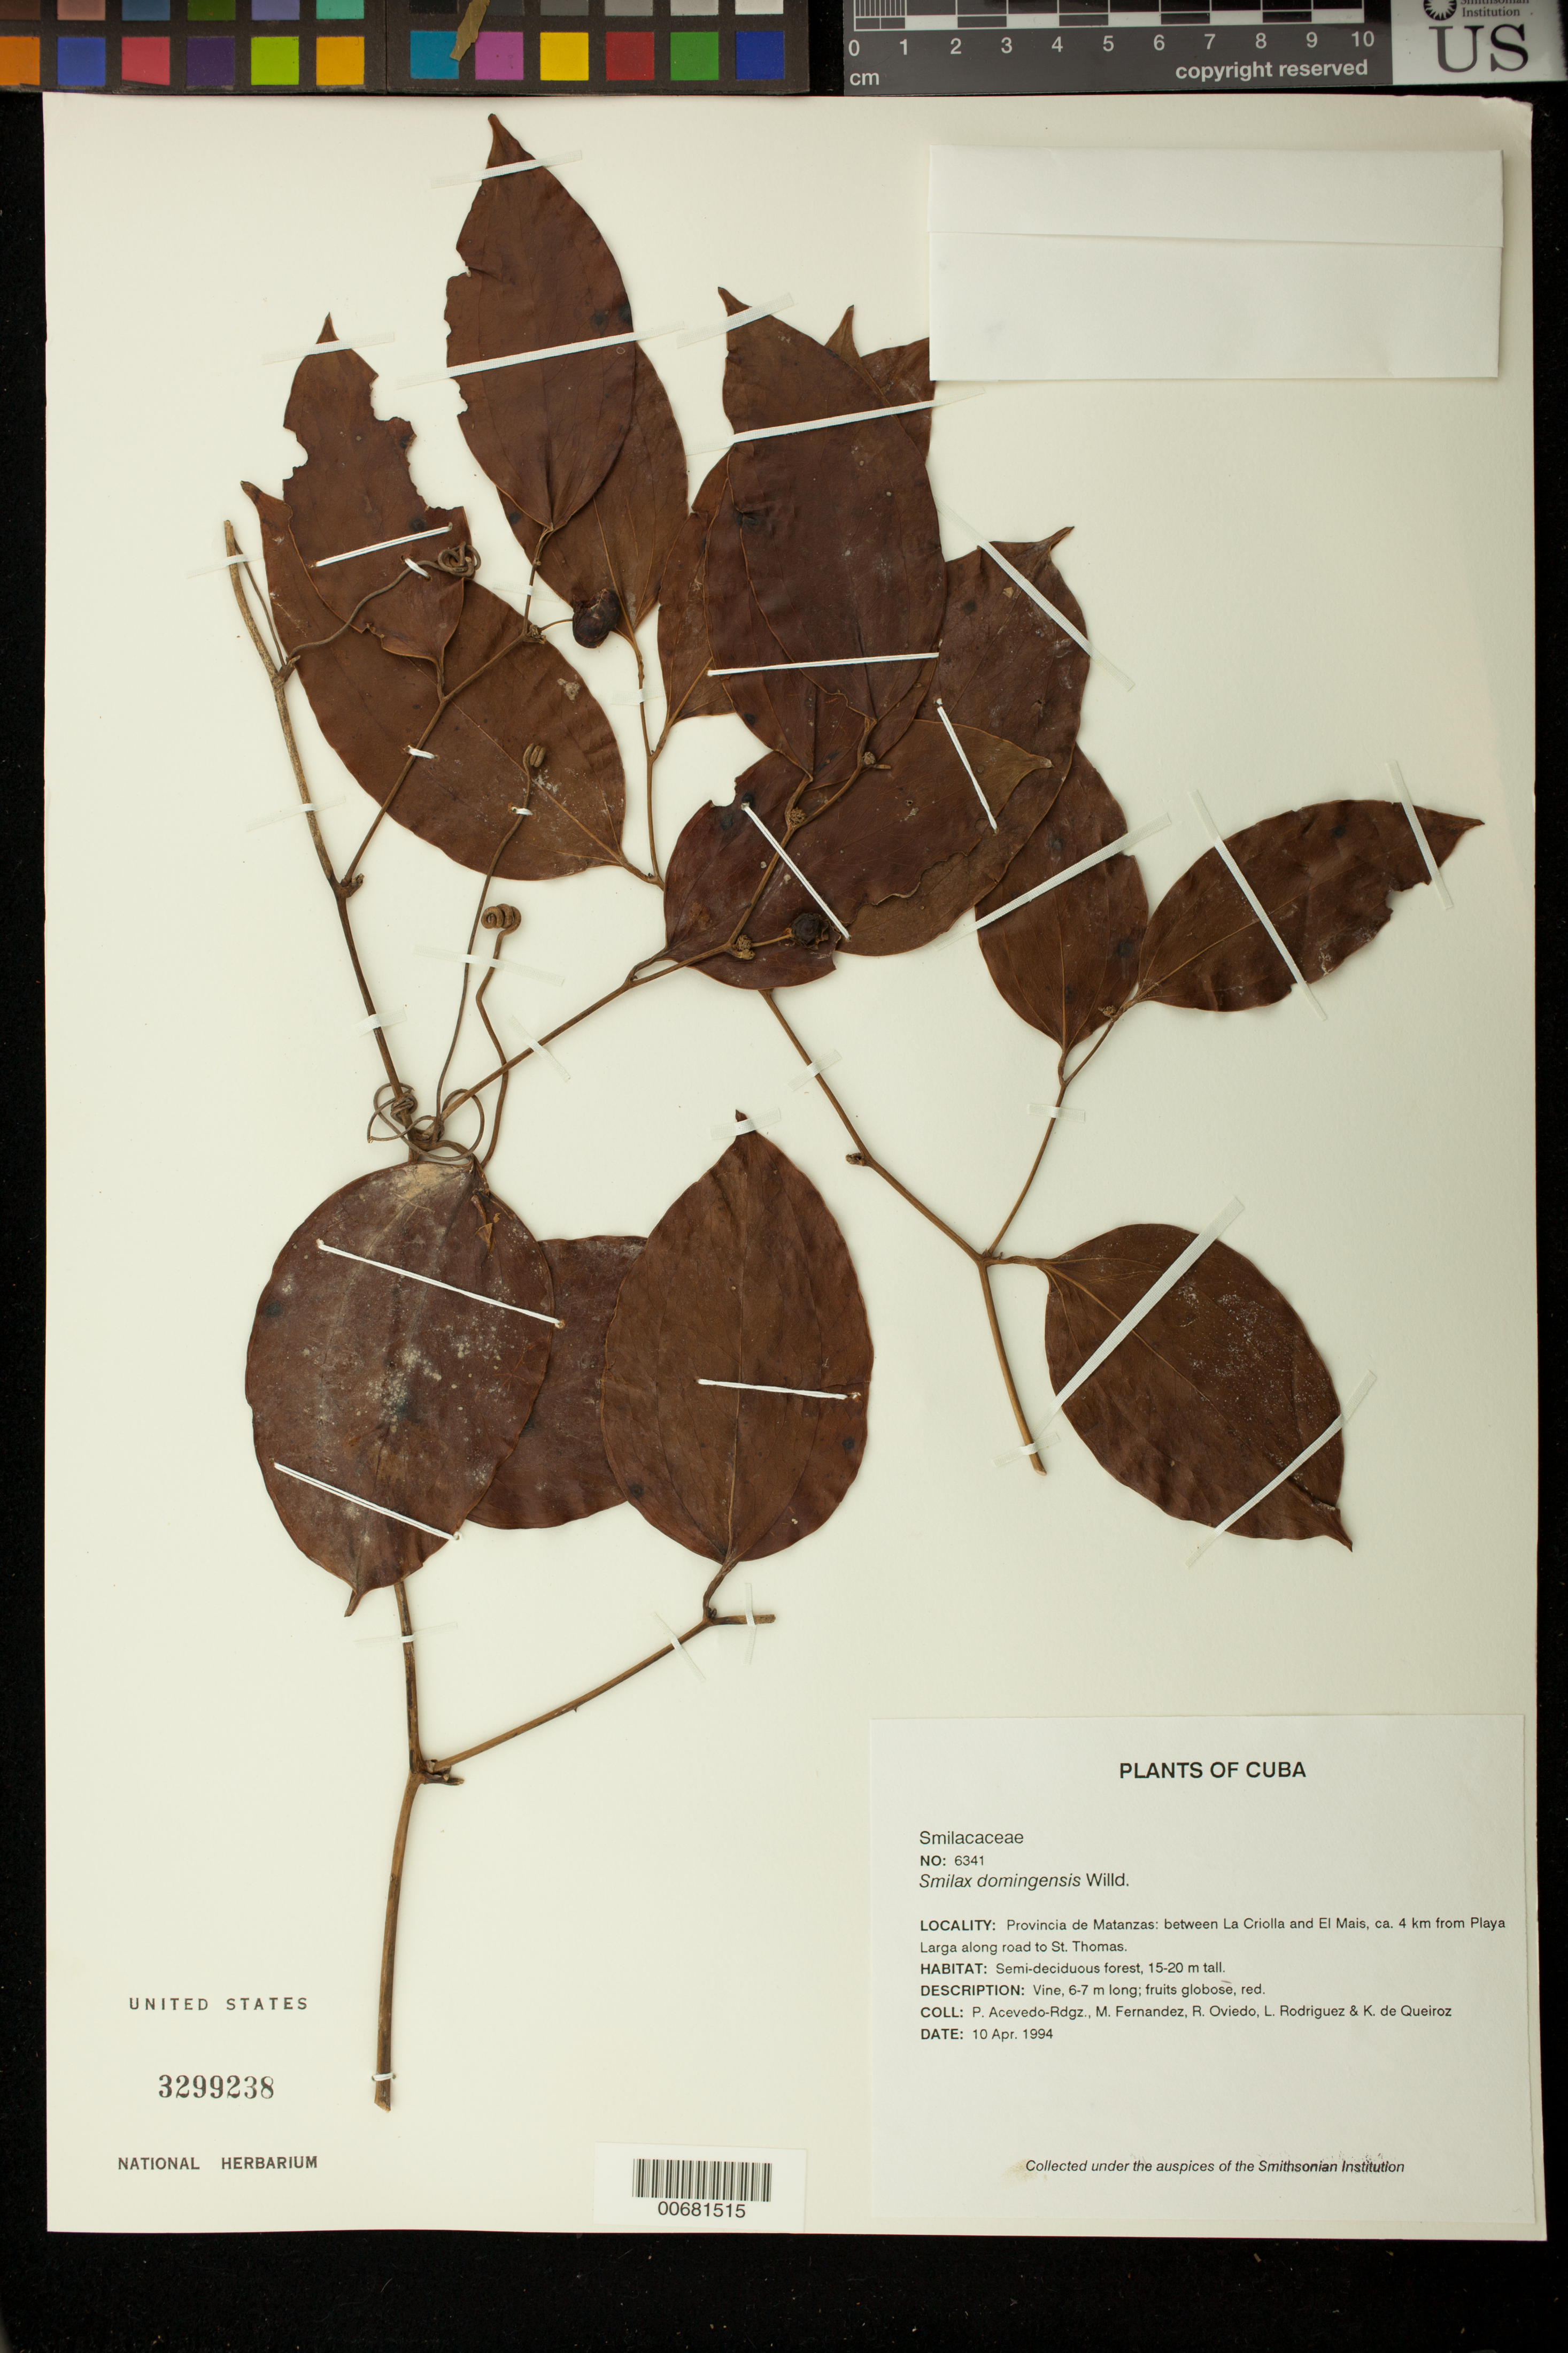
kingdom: Plantae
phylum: Tracheophyta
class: Liliopsida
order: Liliales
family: Smilacaceae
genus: Smilax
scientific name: Smilax domingensis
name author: Willd.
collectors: P. Acevedo-Rodr., M. Fernández, R. Oviedo, L. Rodriguez & K. De Queiroz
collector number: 6341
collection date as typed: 10 Apr 1994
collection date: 1994-04-10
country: Cuba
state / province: Matanzas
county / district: Municipio de Ciénaga de Zapata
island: Cuba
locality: Provincia de Matanzas: between La Criolla and El Mais, ca 4 km from Playa Larga along road to St Thomas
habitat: Semi-deciduous forest, 15-20 m tall.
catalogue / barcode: US 3299238